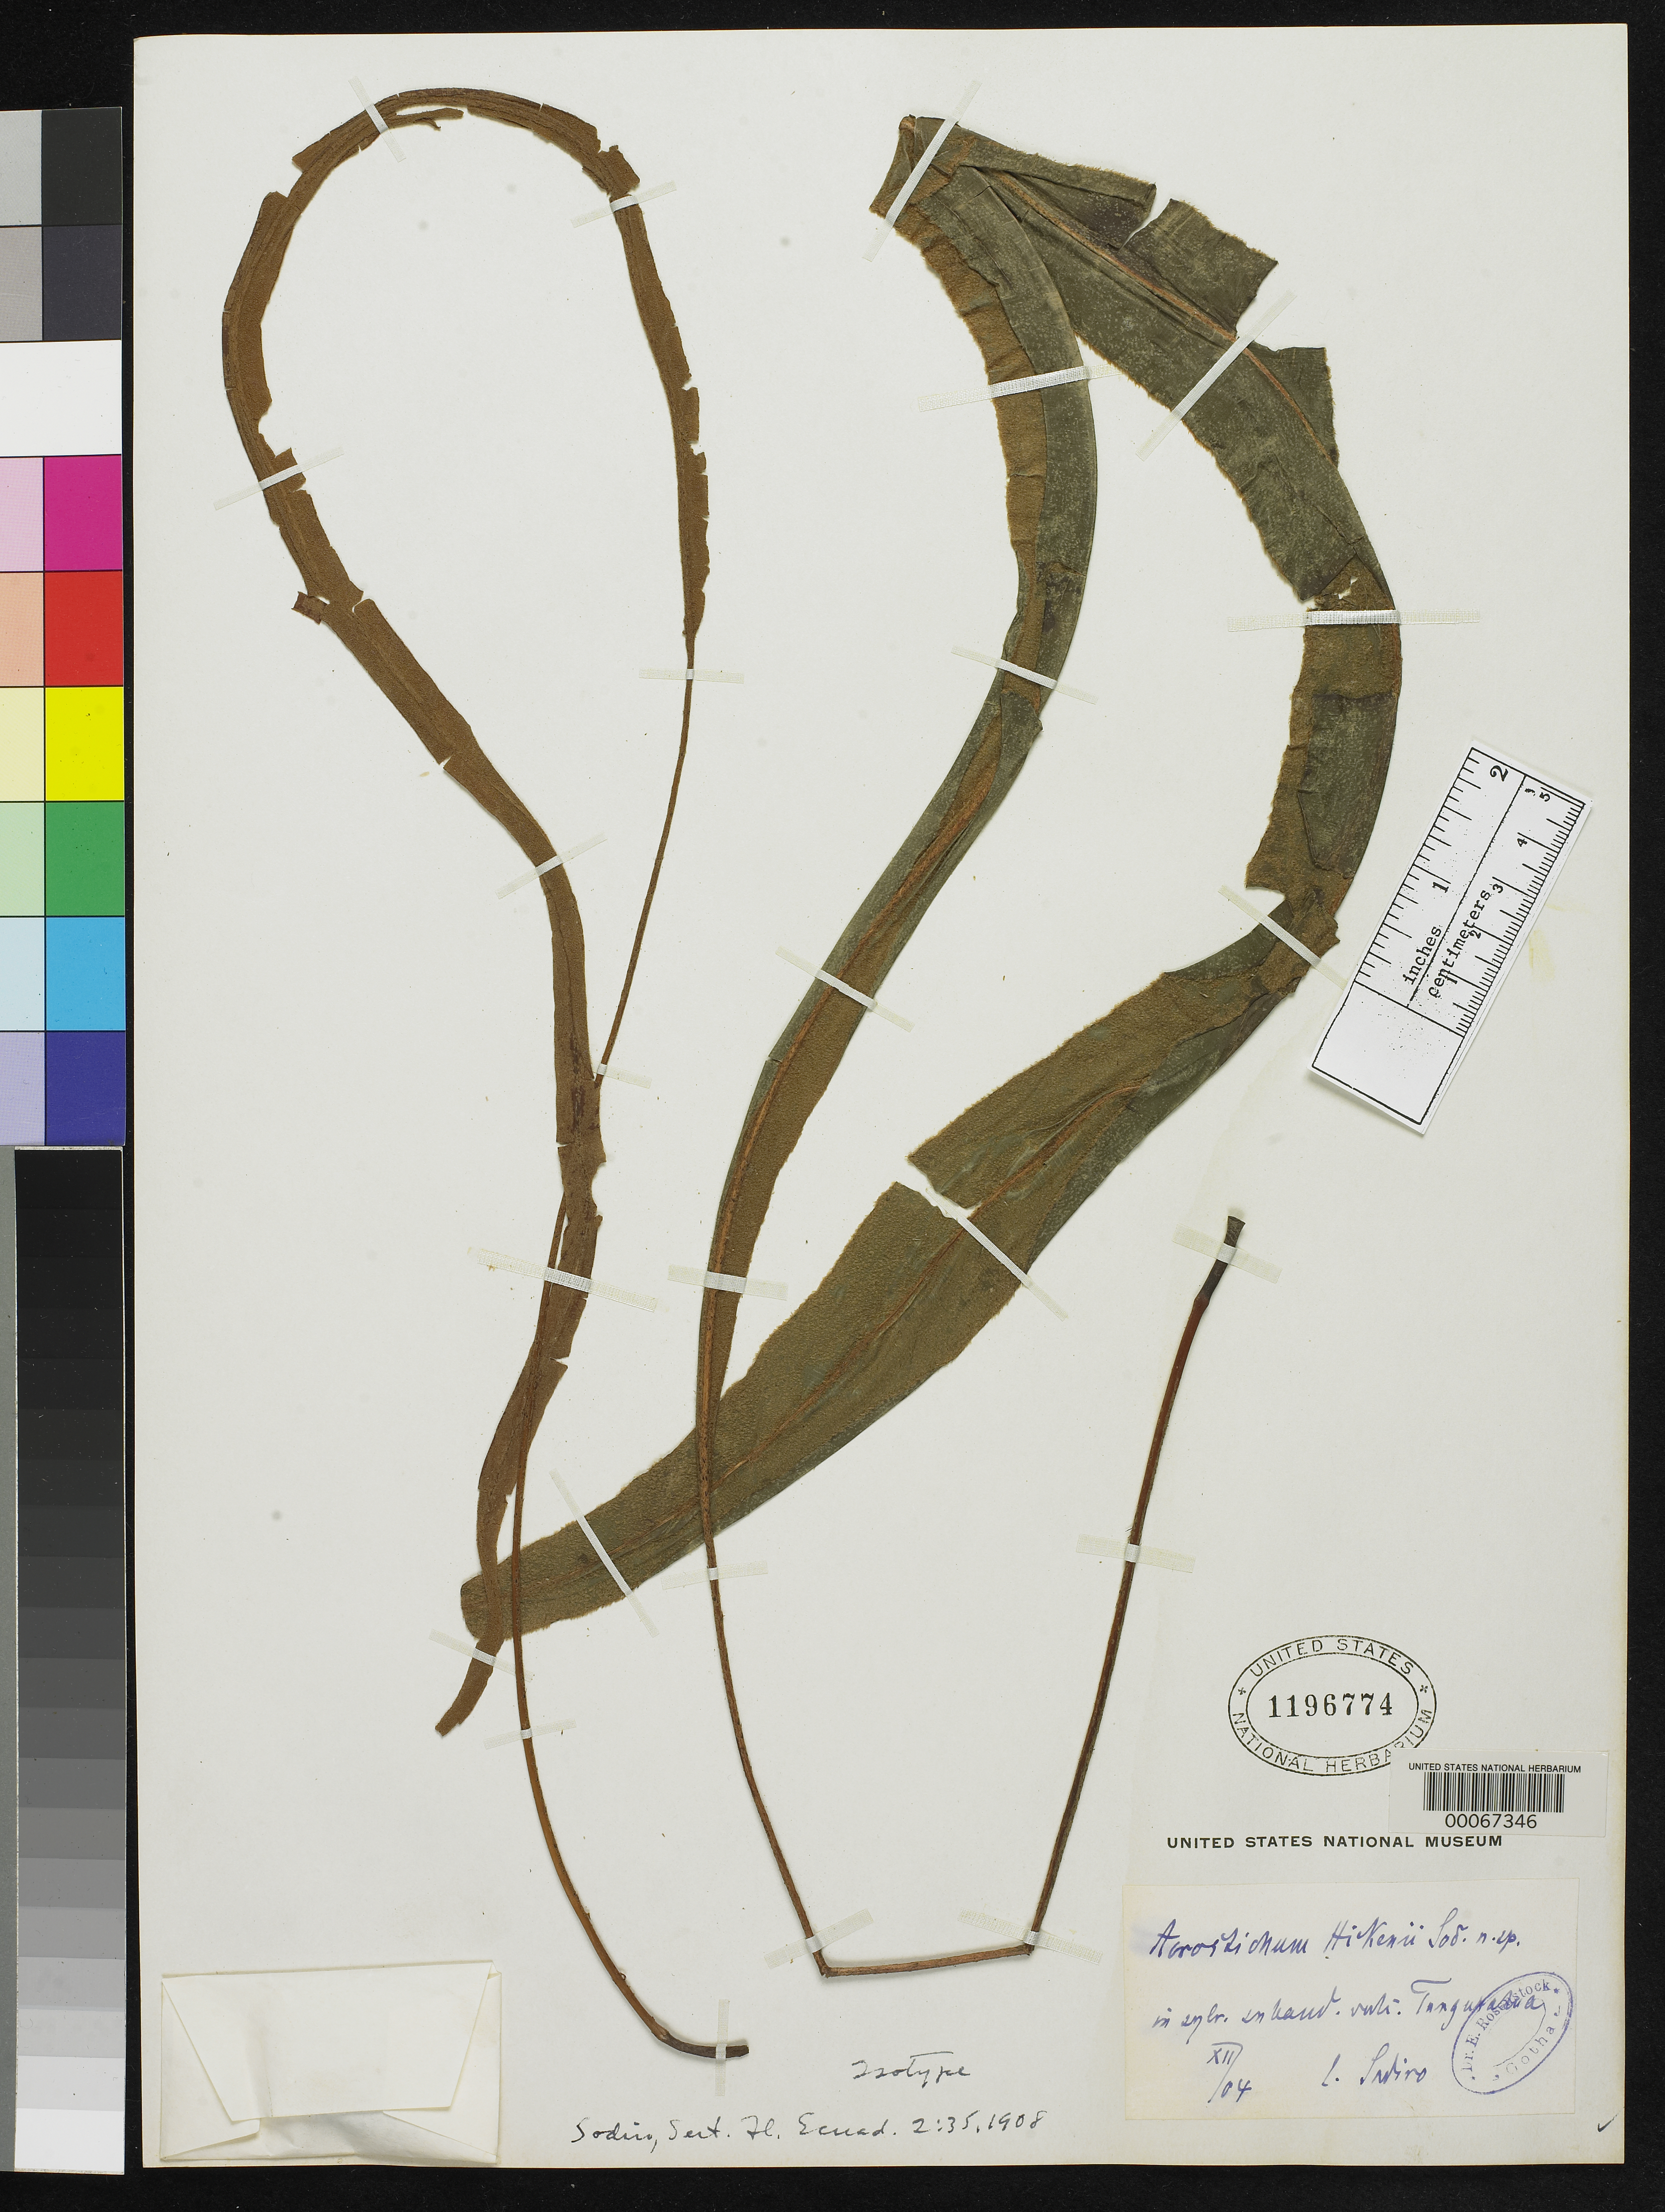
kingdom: Plantae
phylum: Tracheophyta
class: Polypodiopsida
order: Polypodiales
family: Pteridaceae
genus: Acrostichum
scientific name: Acrostichum hickenii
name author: Sodiro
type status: Type Collection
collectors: L. Sodiro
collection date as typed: Dec 1904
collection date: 1904-12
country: Ecuador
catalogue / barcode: US 1196774